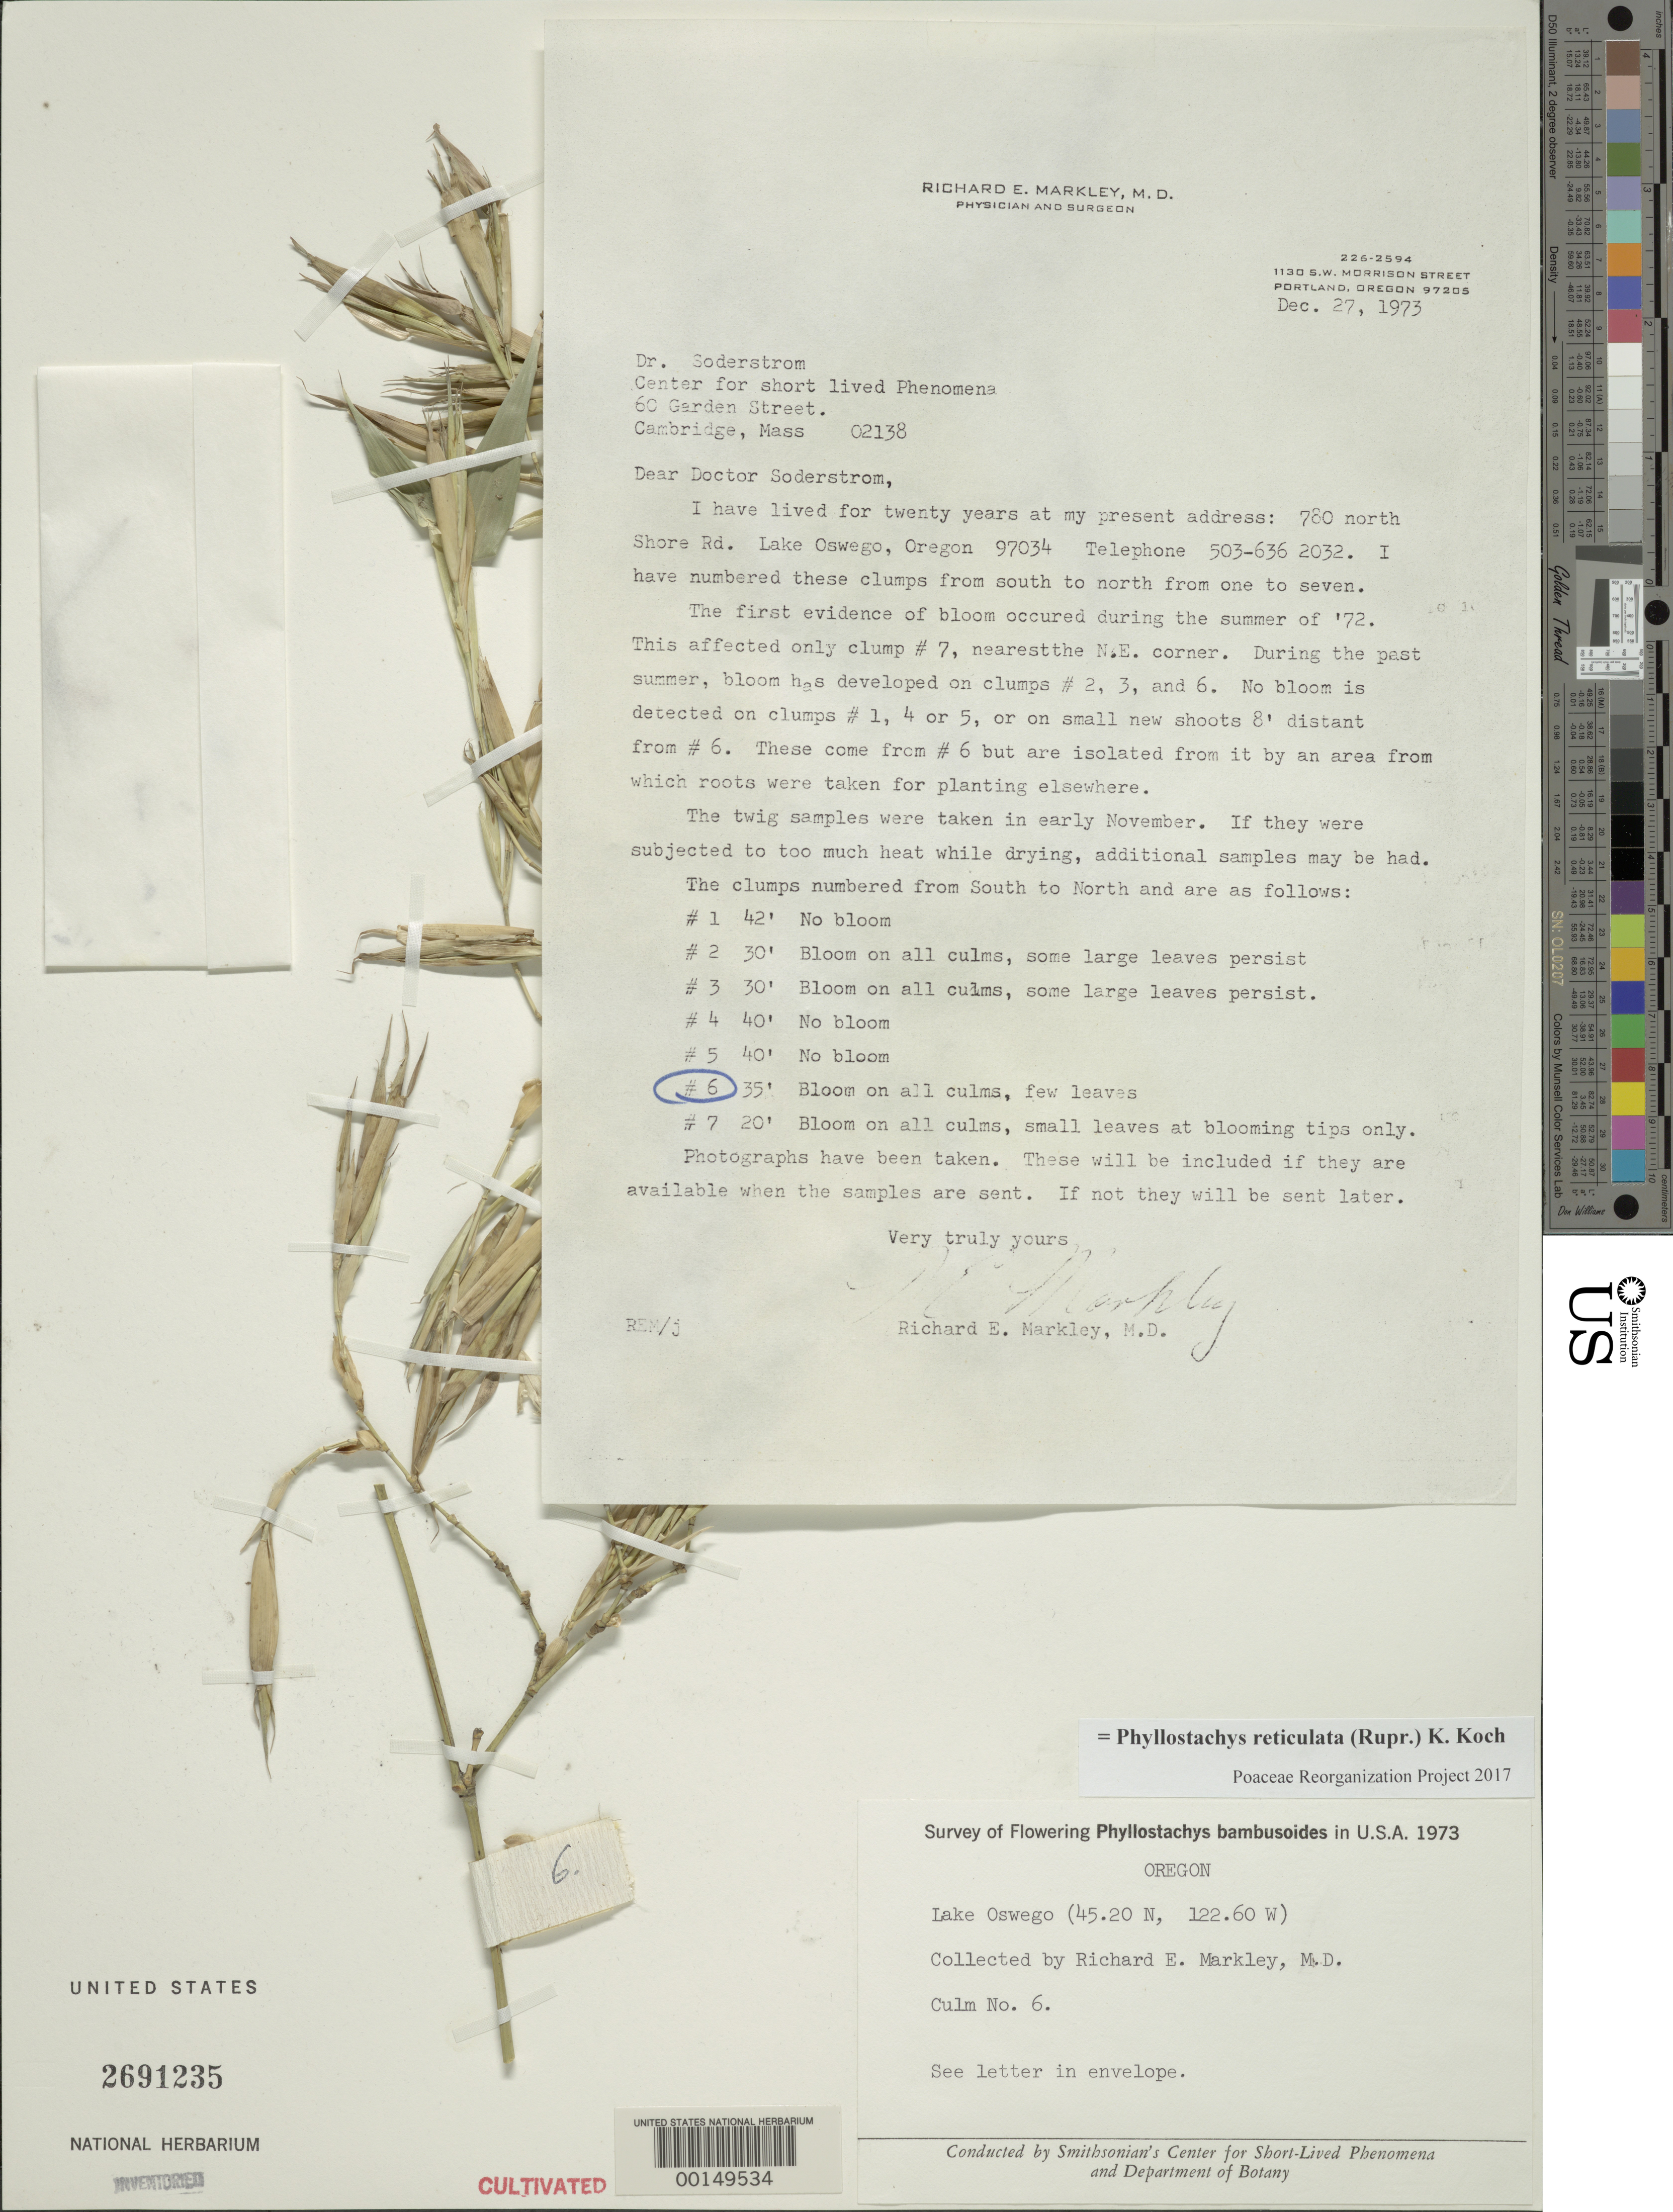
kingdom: Plantae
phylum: Tracheophyta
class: Liliopsida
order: Poales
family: Poaceae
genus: Phyllostachys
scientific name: Phyllostachys reticulata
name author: (Rupr.) K. Koch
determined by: Poaceae Reorganization Project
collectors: R. Markley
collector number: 6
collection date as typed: Dec 1973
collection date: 1973-12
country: United States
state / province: Oregon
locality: Lake oswego, lat. 45.20n: long. 122.60w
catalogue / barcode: US 2691235